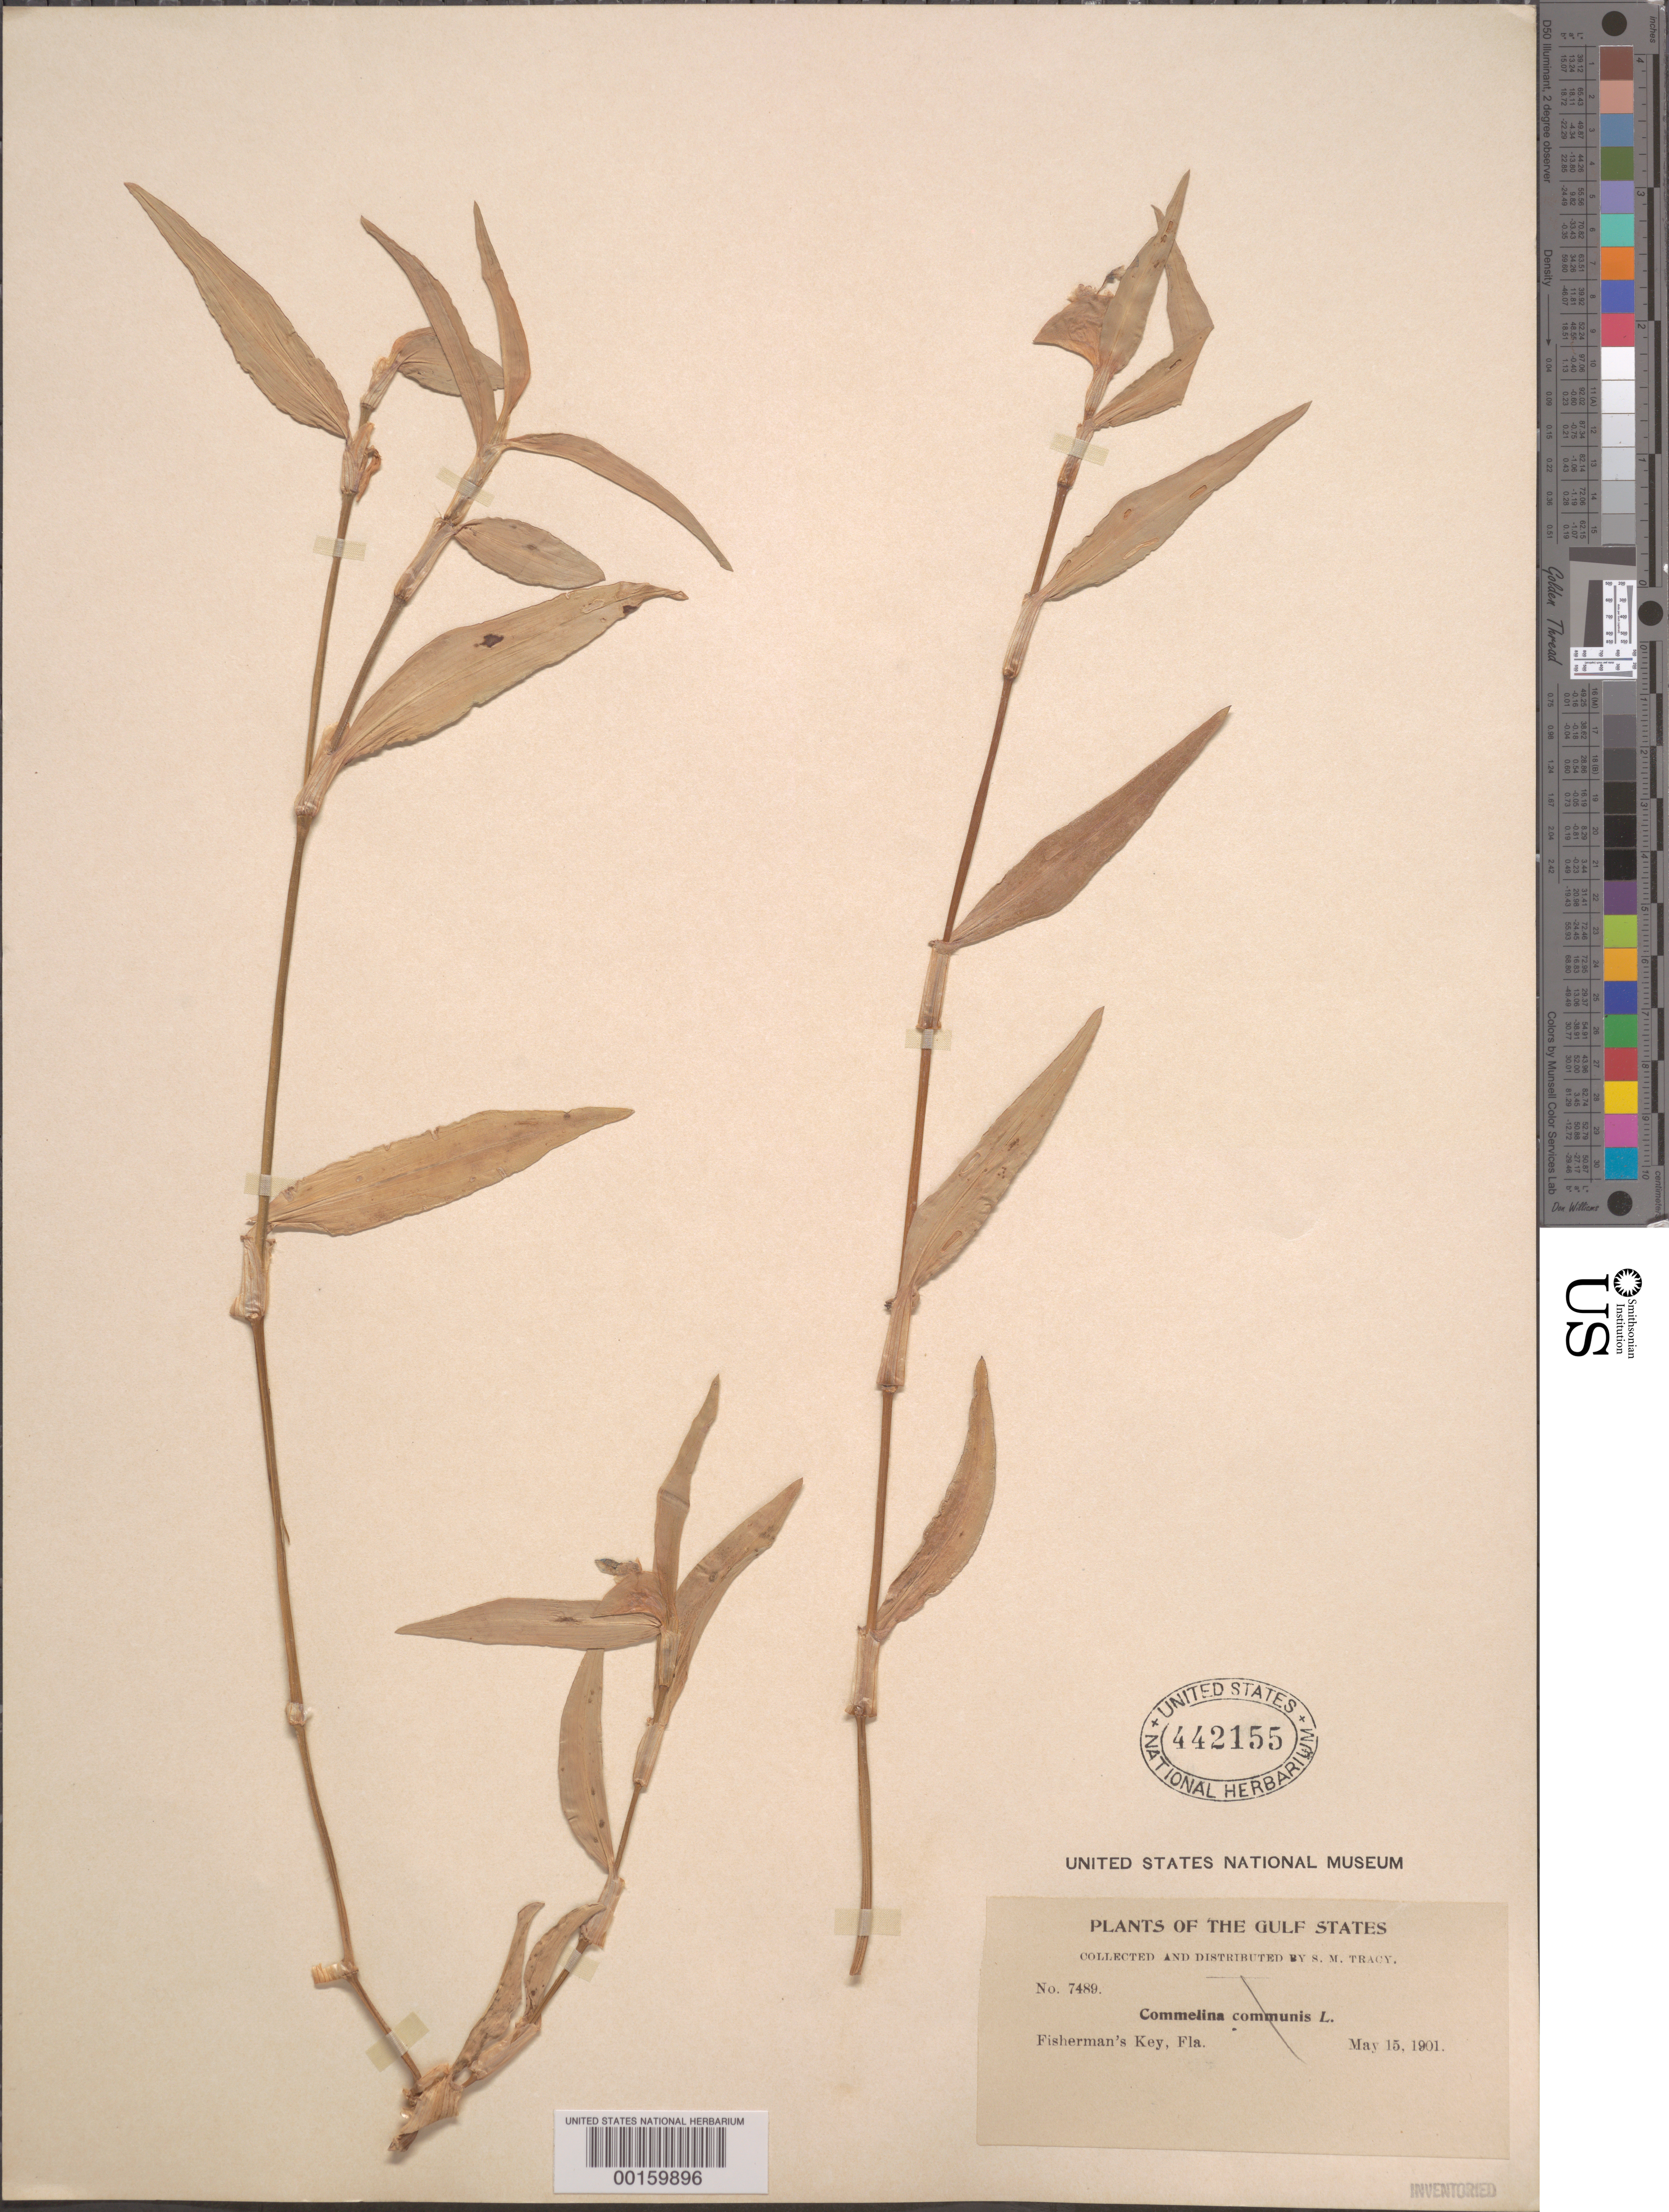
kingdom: Plantae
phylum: Tracheophyta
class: Liliopsida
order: Commelinales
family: Commelinaceae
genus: Commelina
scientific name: Commelina erecta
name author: L.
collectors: S. M. Tracy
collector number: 7489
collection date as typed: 15 May 1901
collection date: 1901-05-15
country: United States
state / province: Florida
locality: Fisherman's key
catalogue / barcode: US 442155